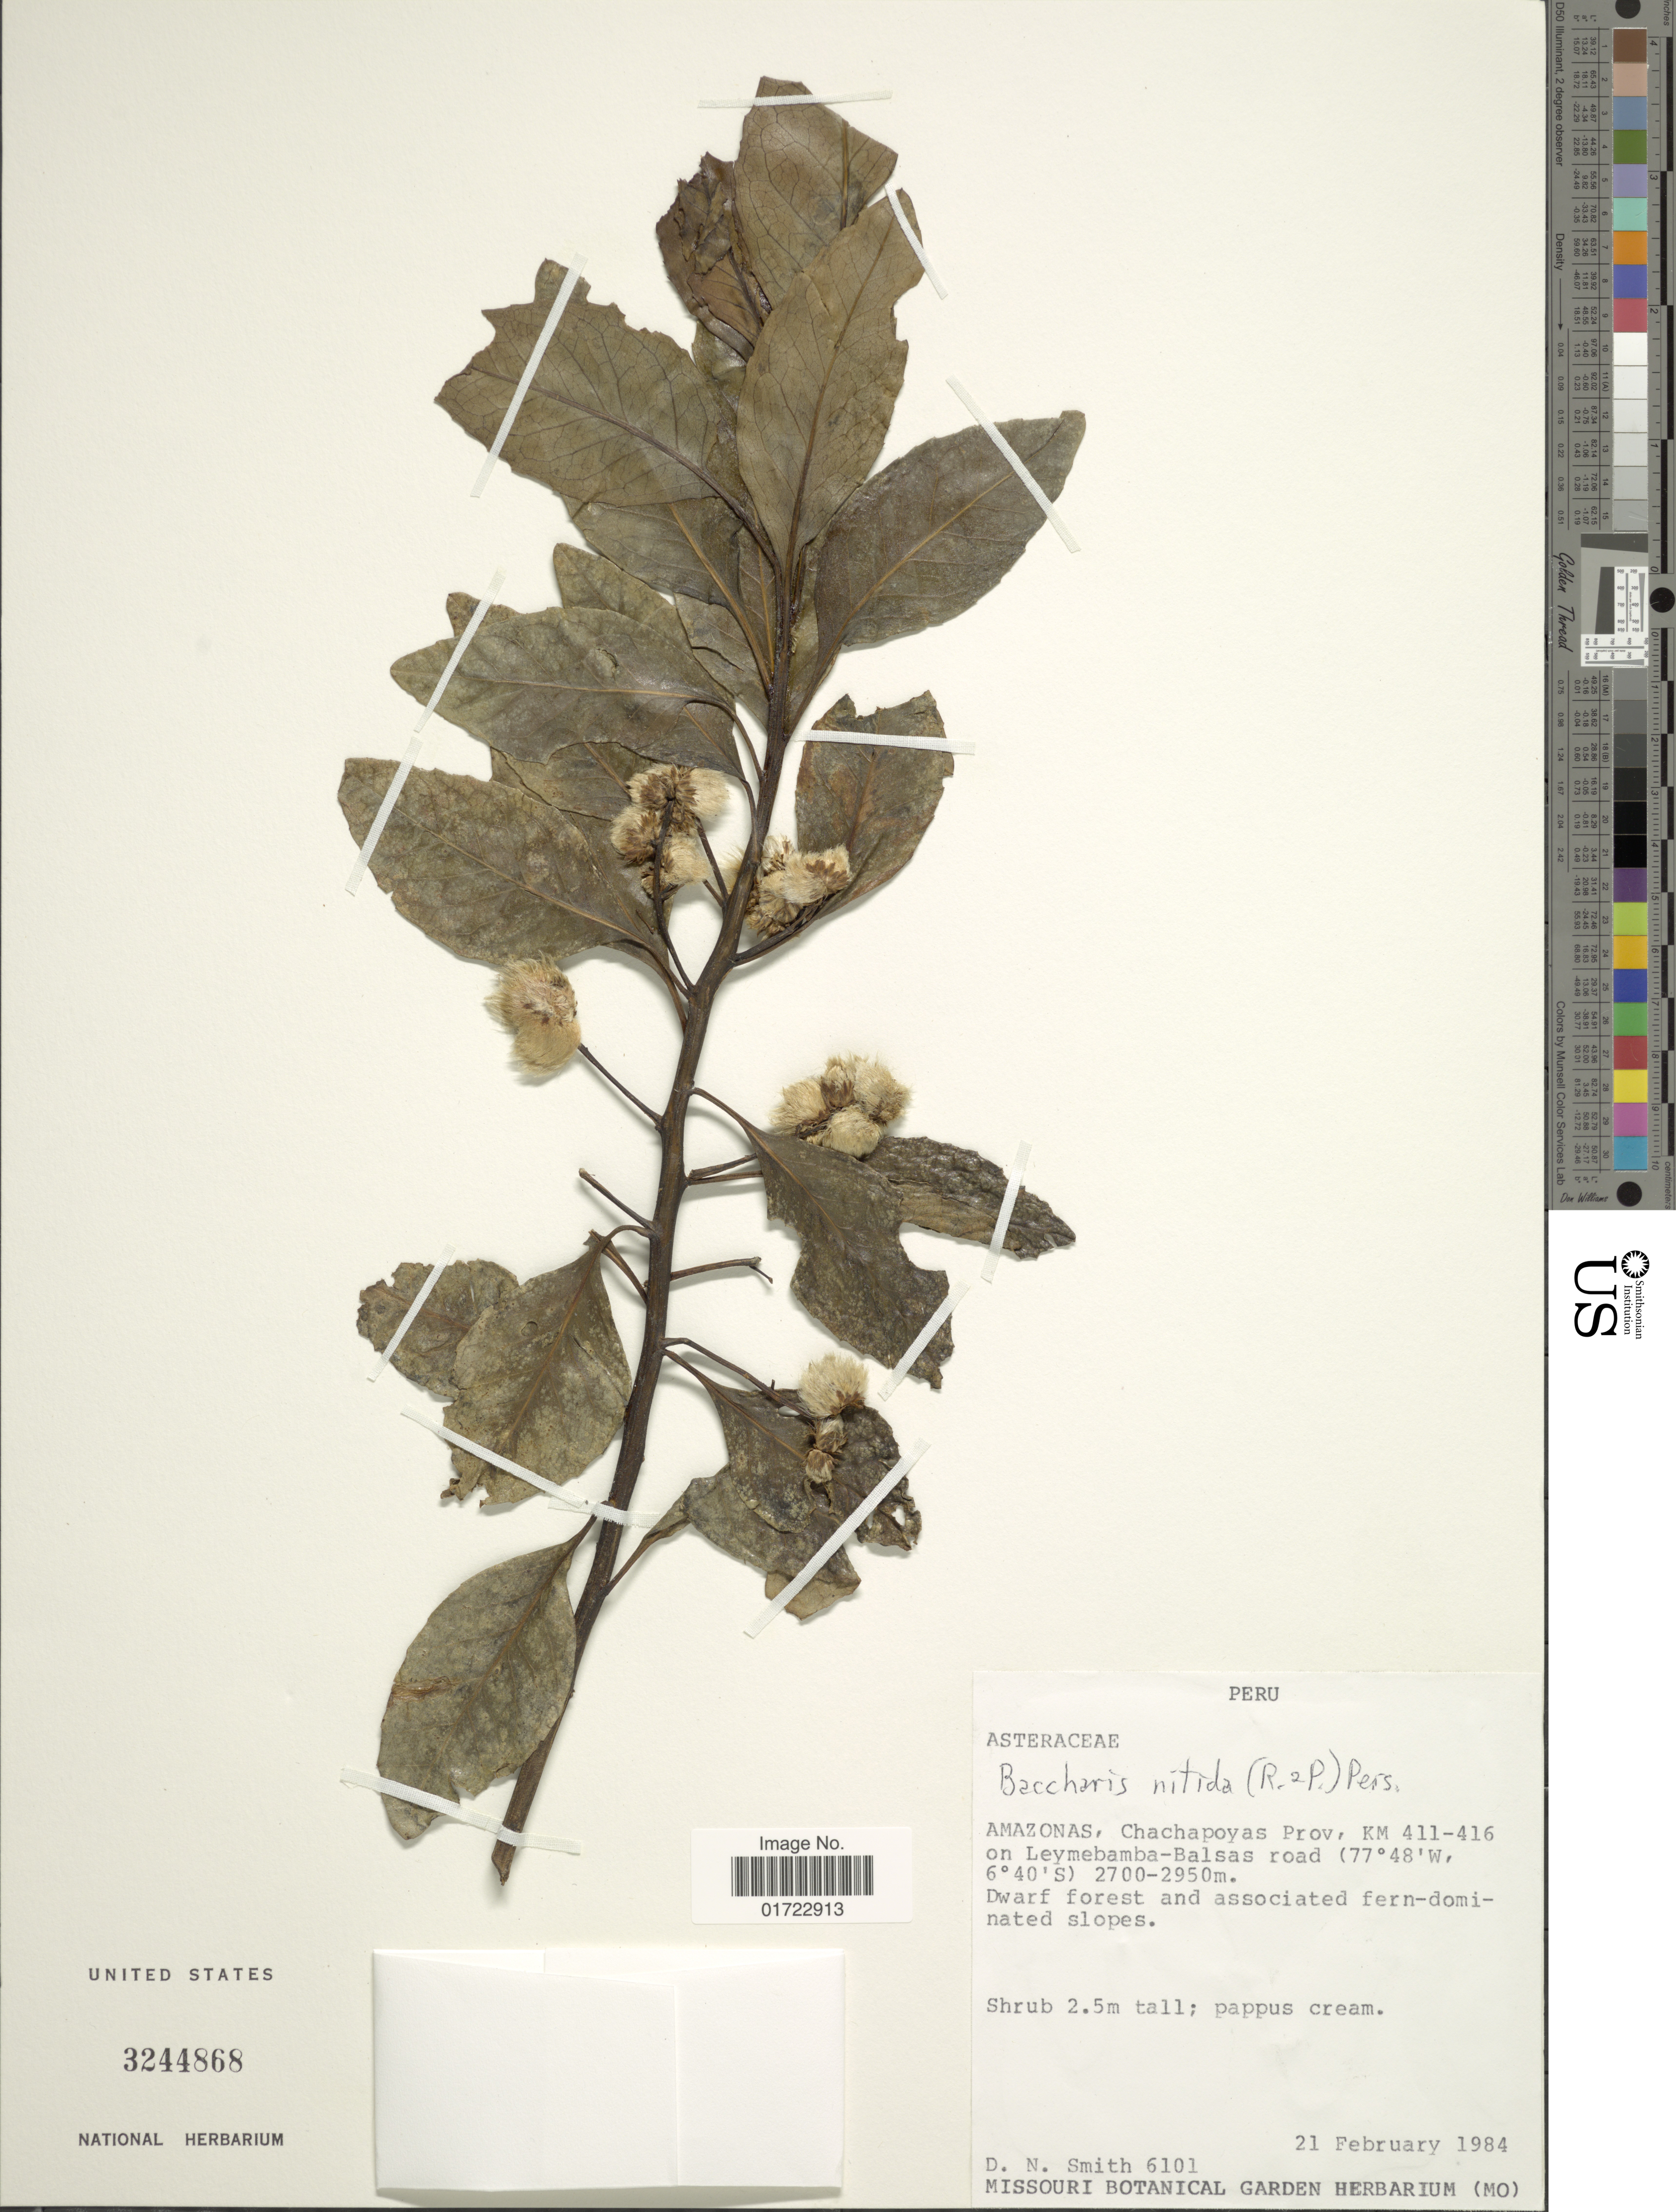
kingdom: Plantae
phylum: Tracheophyta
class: Magnoliopsida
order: Asterales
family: Asteraceae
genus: Baccharis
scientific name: Baccharis nitida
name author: (Ruiz & Pav.) Pers.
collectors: D. Smith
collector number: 6101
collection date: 1984-02-21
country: Peru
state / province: Amazonas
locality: Chachapoyas Prov, KM 411-416 on Leymebamba-Balsas road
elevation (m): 2700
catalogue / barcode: US 3244868